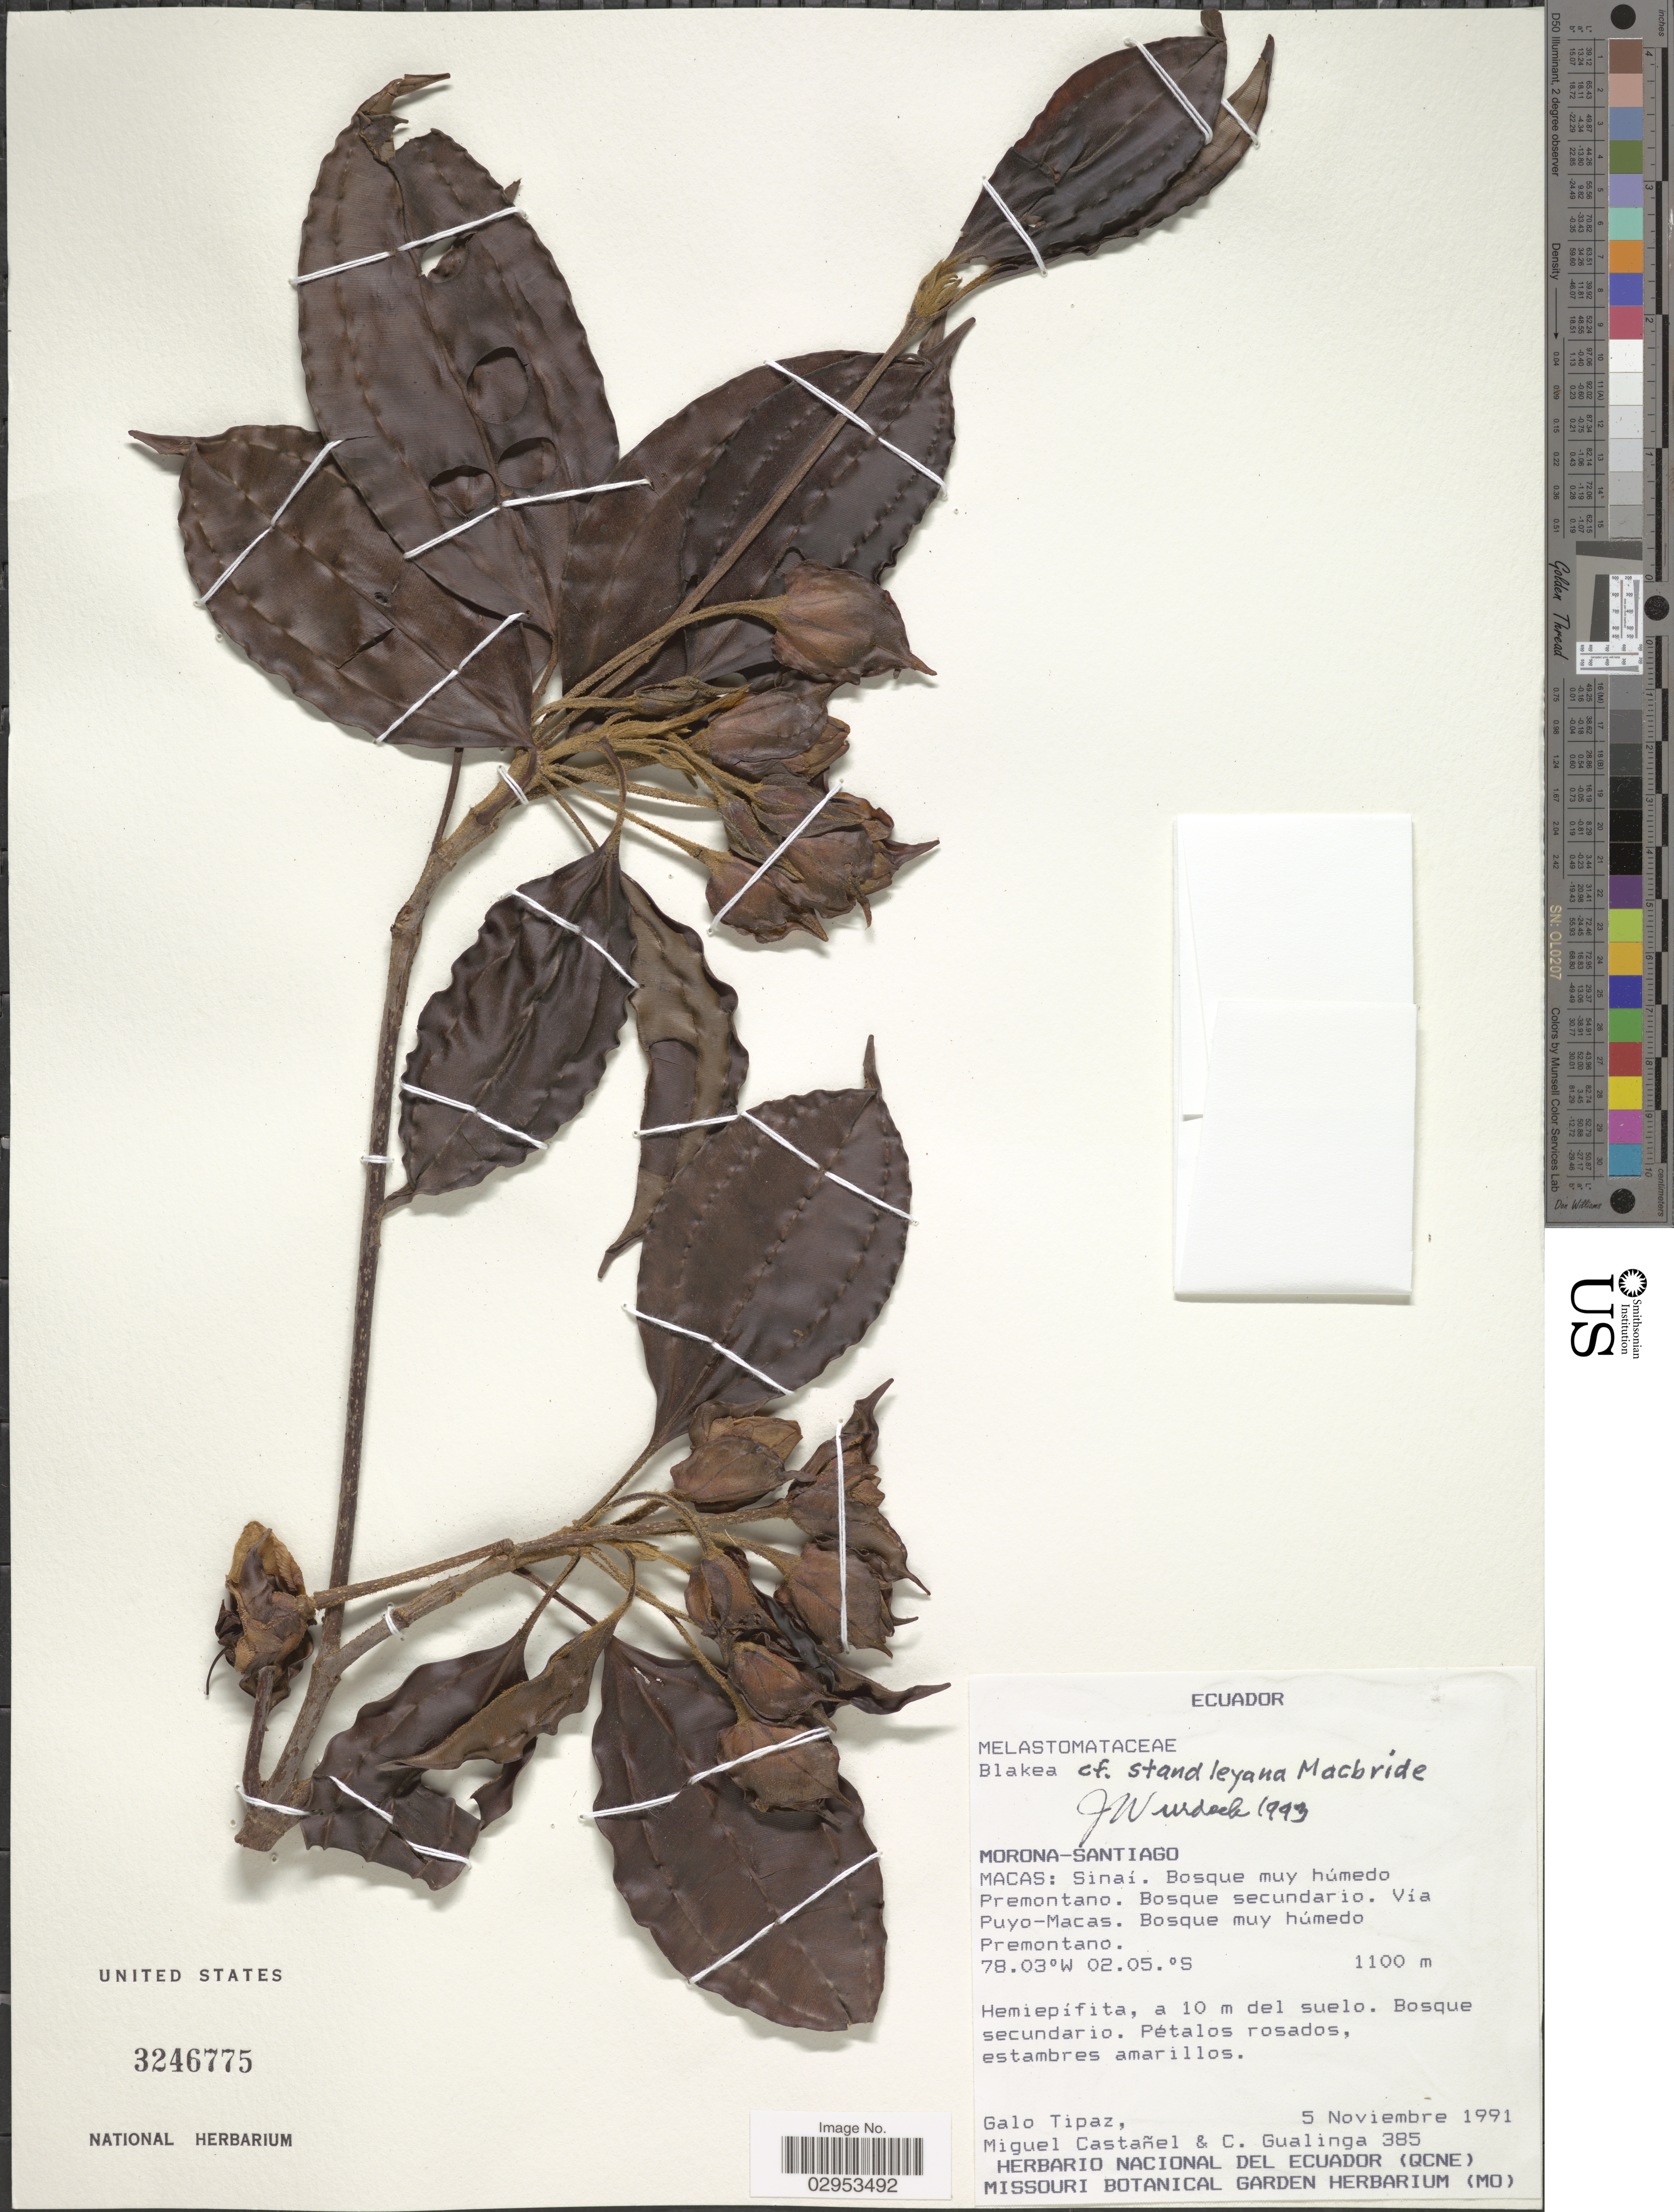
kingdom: Plantae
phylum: Tracheophyta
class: Magnoliopsida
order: Myrtales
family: Melastomataceae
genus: Blakea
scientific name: Blakea standleyana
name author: J.F. Macbr.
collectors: G. Tipaz, M. Castañel & C. Gualinga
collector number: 385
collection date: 1991-11-05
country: Ecuador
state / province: Morona-Santiago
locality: Macas: Sinaí. Vía Puyo-Macas.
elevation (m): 1100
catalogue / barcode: US 3246775